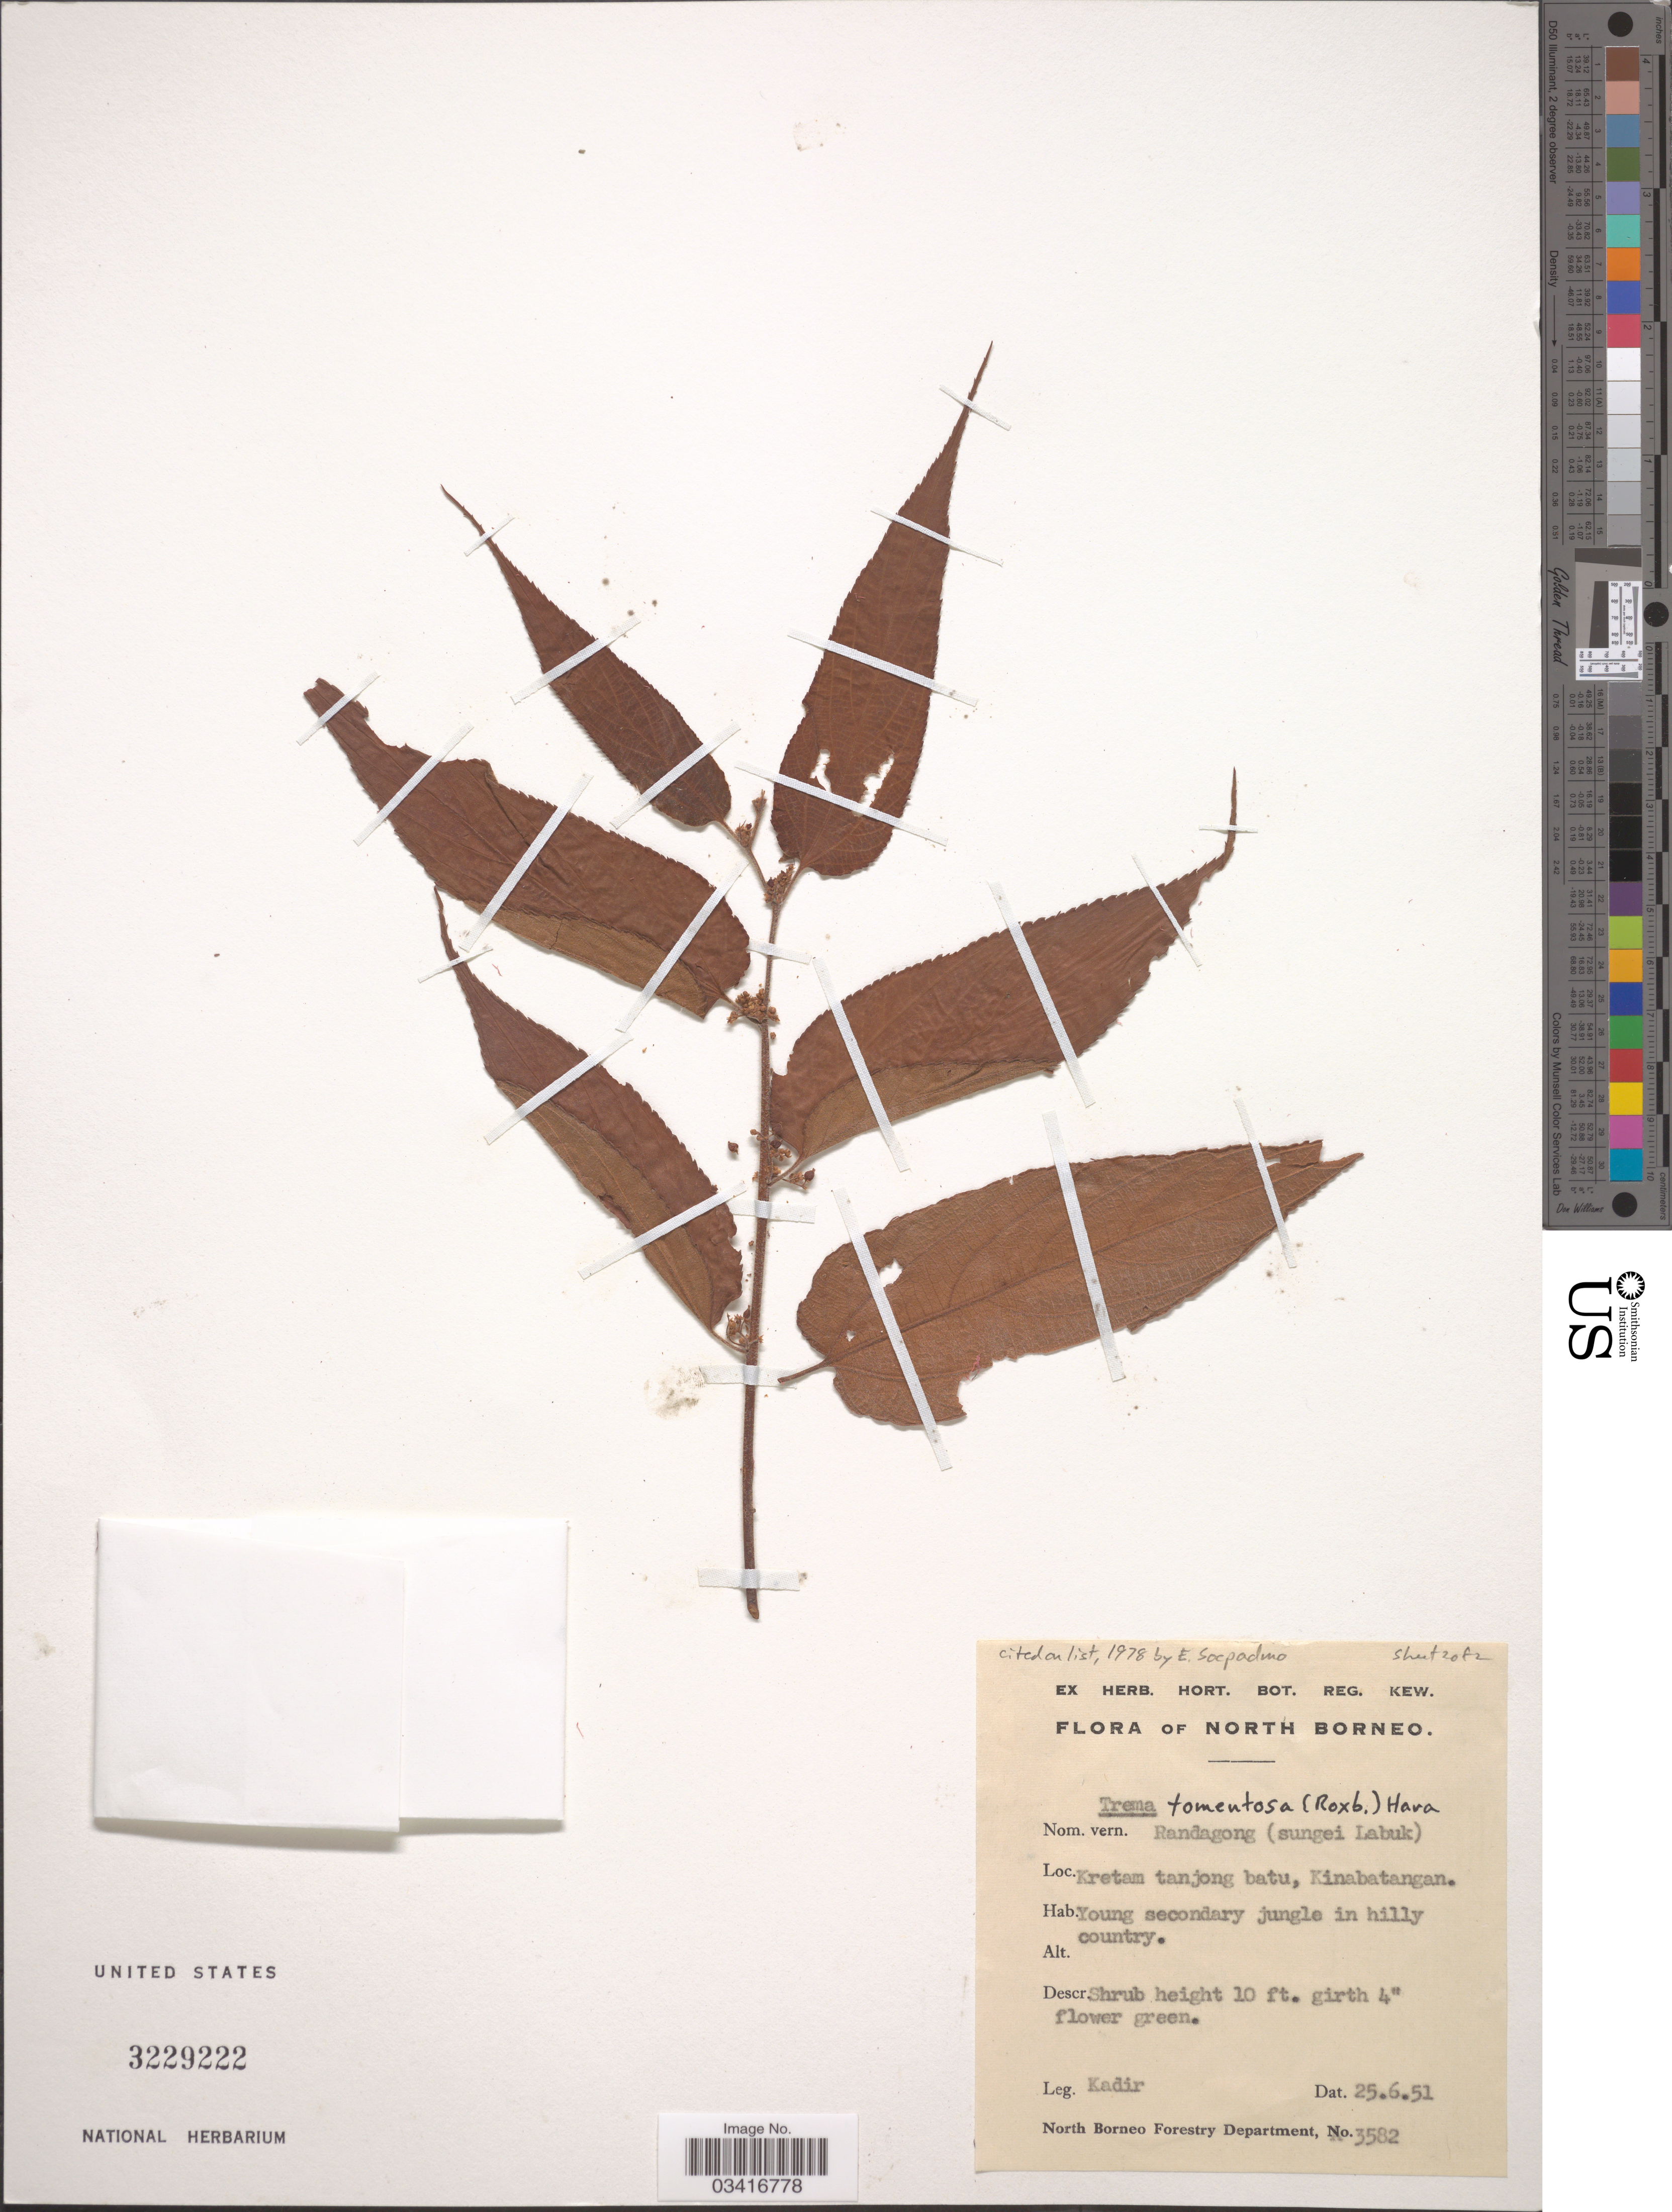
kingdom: Plantae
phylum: Tracheophyta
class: Magnoliopsida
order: Rosales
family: Cannabaceae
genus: Trema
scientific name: Trema tomentosum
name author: (Roxb.) Y. Hara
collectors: -. Kadir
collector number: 3582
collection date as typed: Transcribed d/m/y: 25/6/51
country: Malaysia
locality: North Borneo. Kretam tanjong batu, Kinabatangan. Young secondary jungle in hilly country.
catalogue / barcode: US 3229222